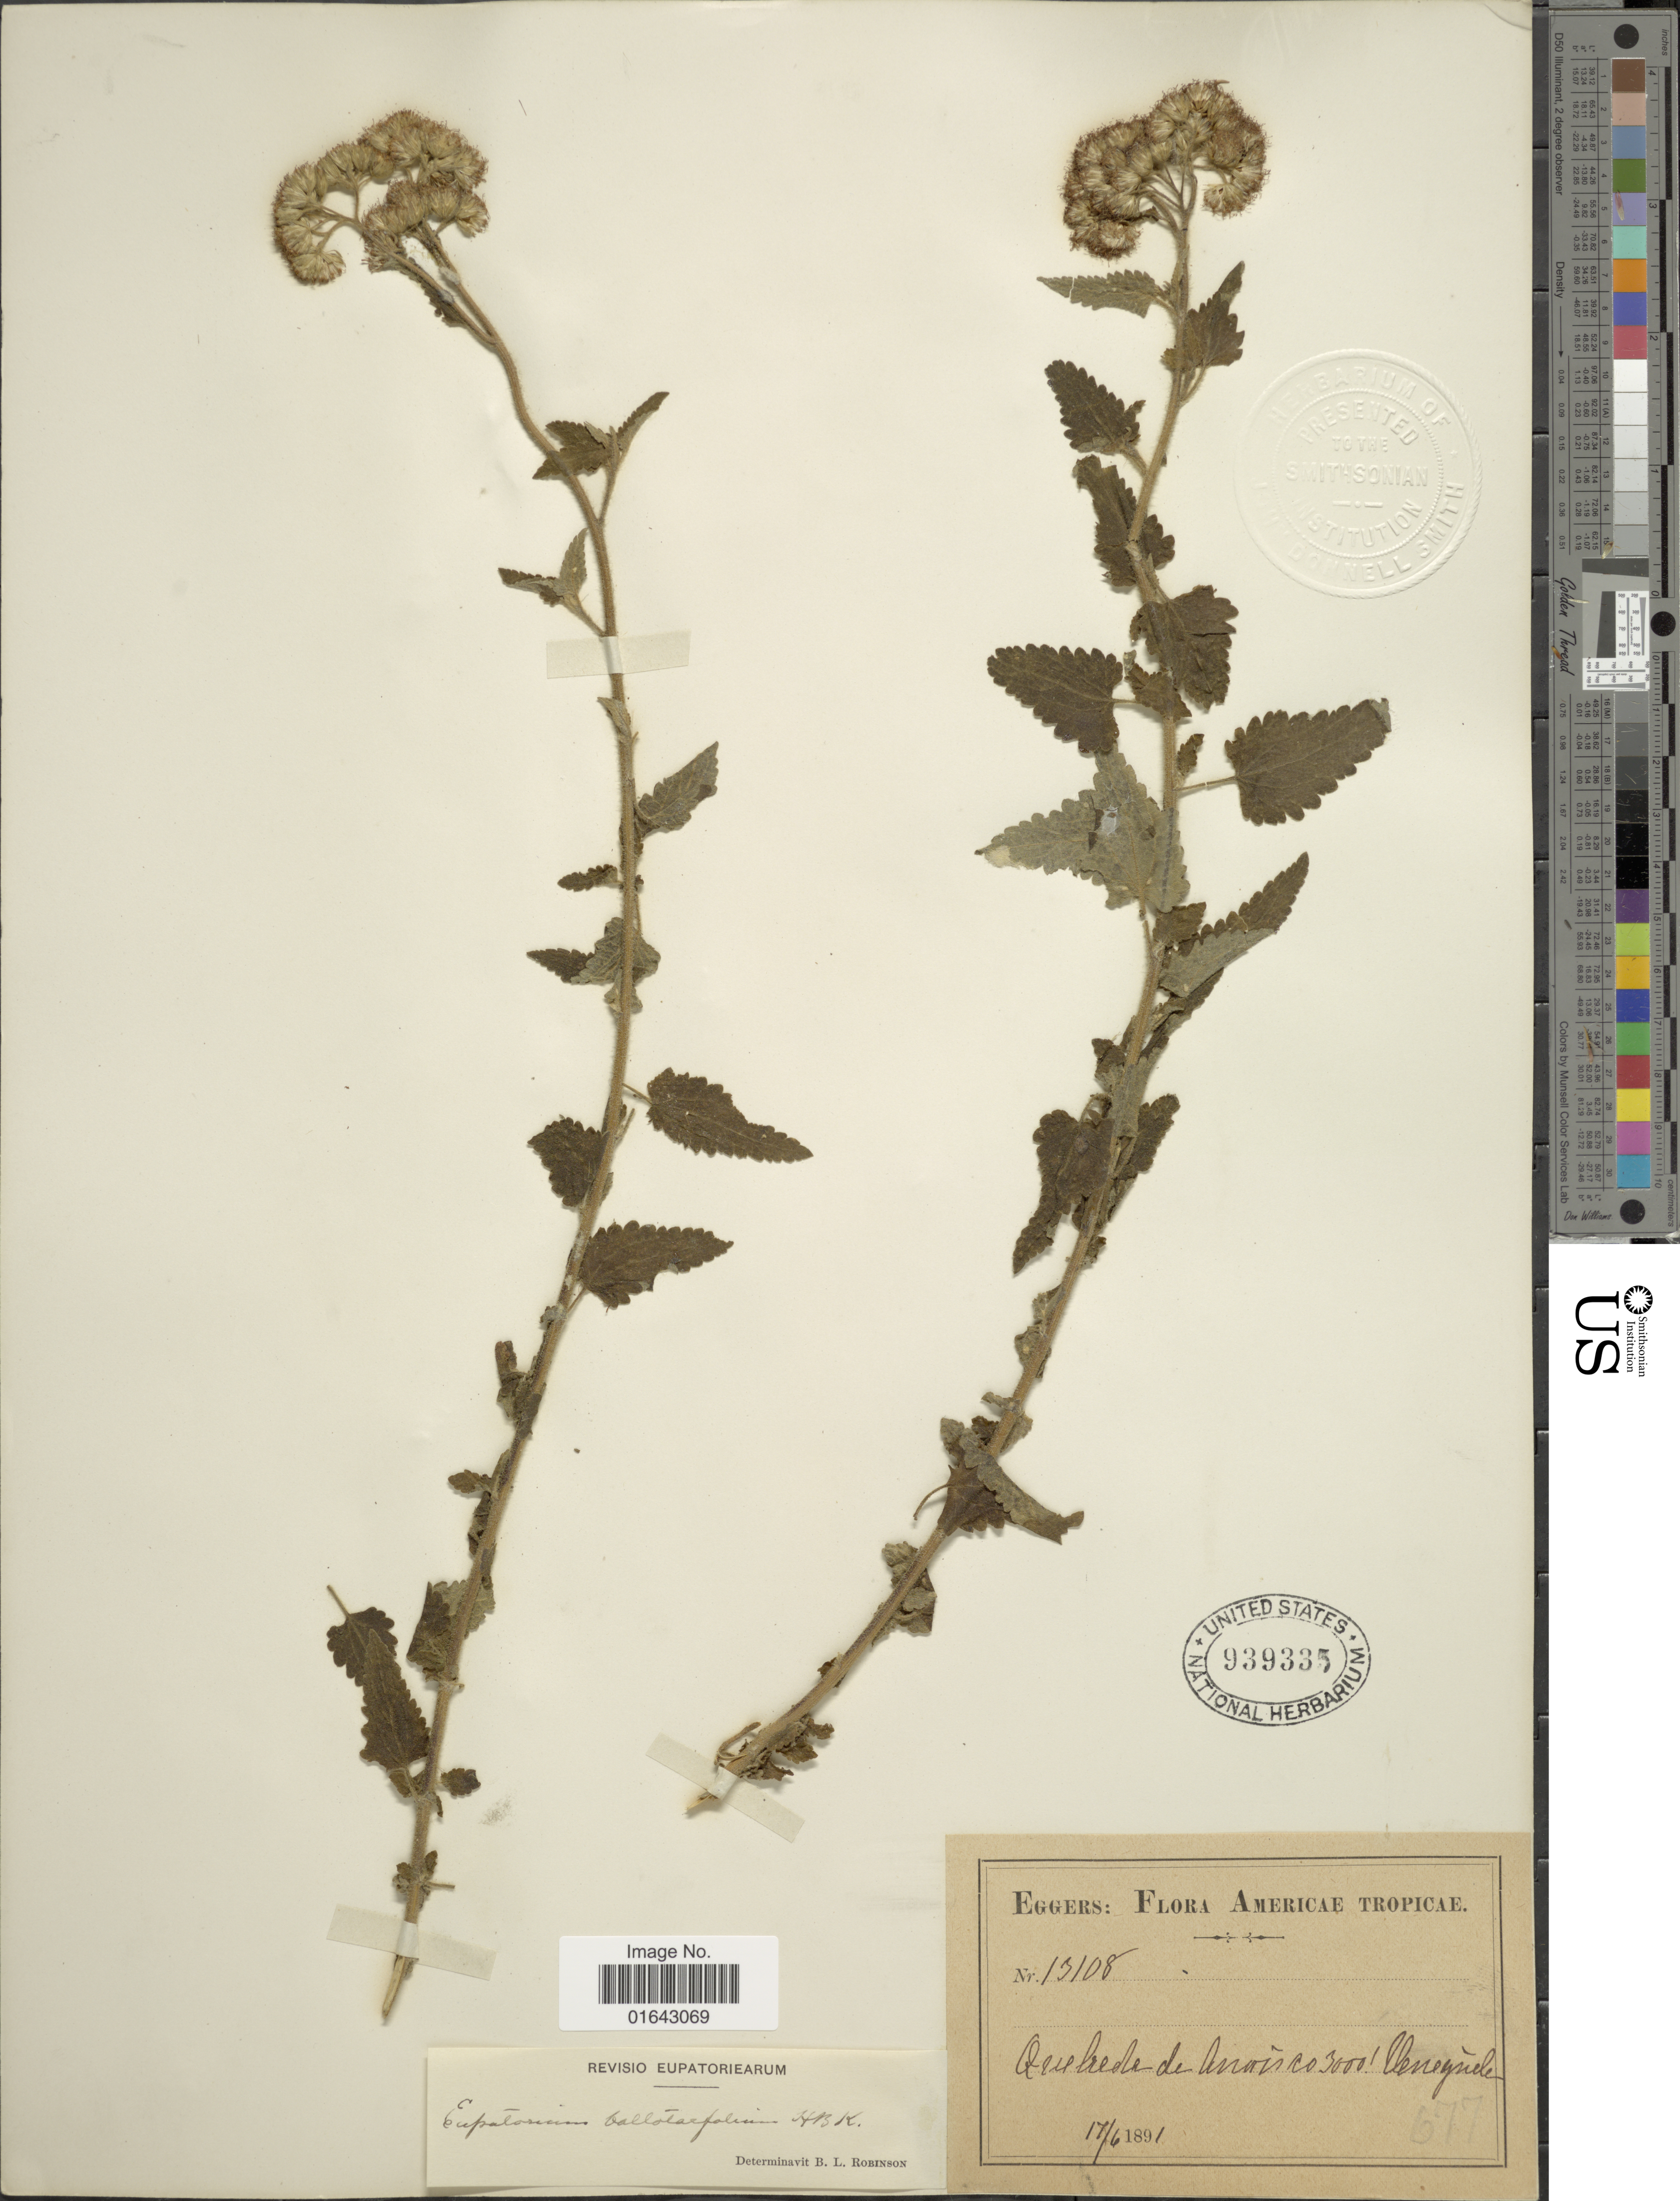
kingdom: Plantae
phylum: Tracheophyta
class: Magnoliopsida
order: Asterales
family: Asteraceae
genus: Conocliniopsis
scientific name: Conocliniopsis prasiifolia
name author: (DC.) R.M. King & H. Rob.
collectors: -. Eggers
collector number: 13108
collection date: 1891-06-17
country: Venezuela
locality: Quebrada de Anauco.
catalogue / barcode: US 939335